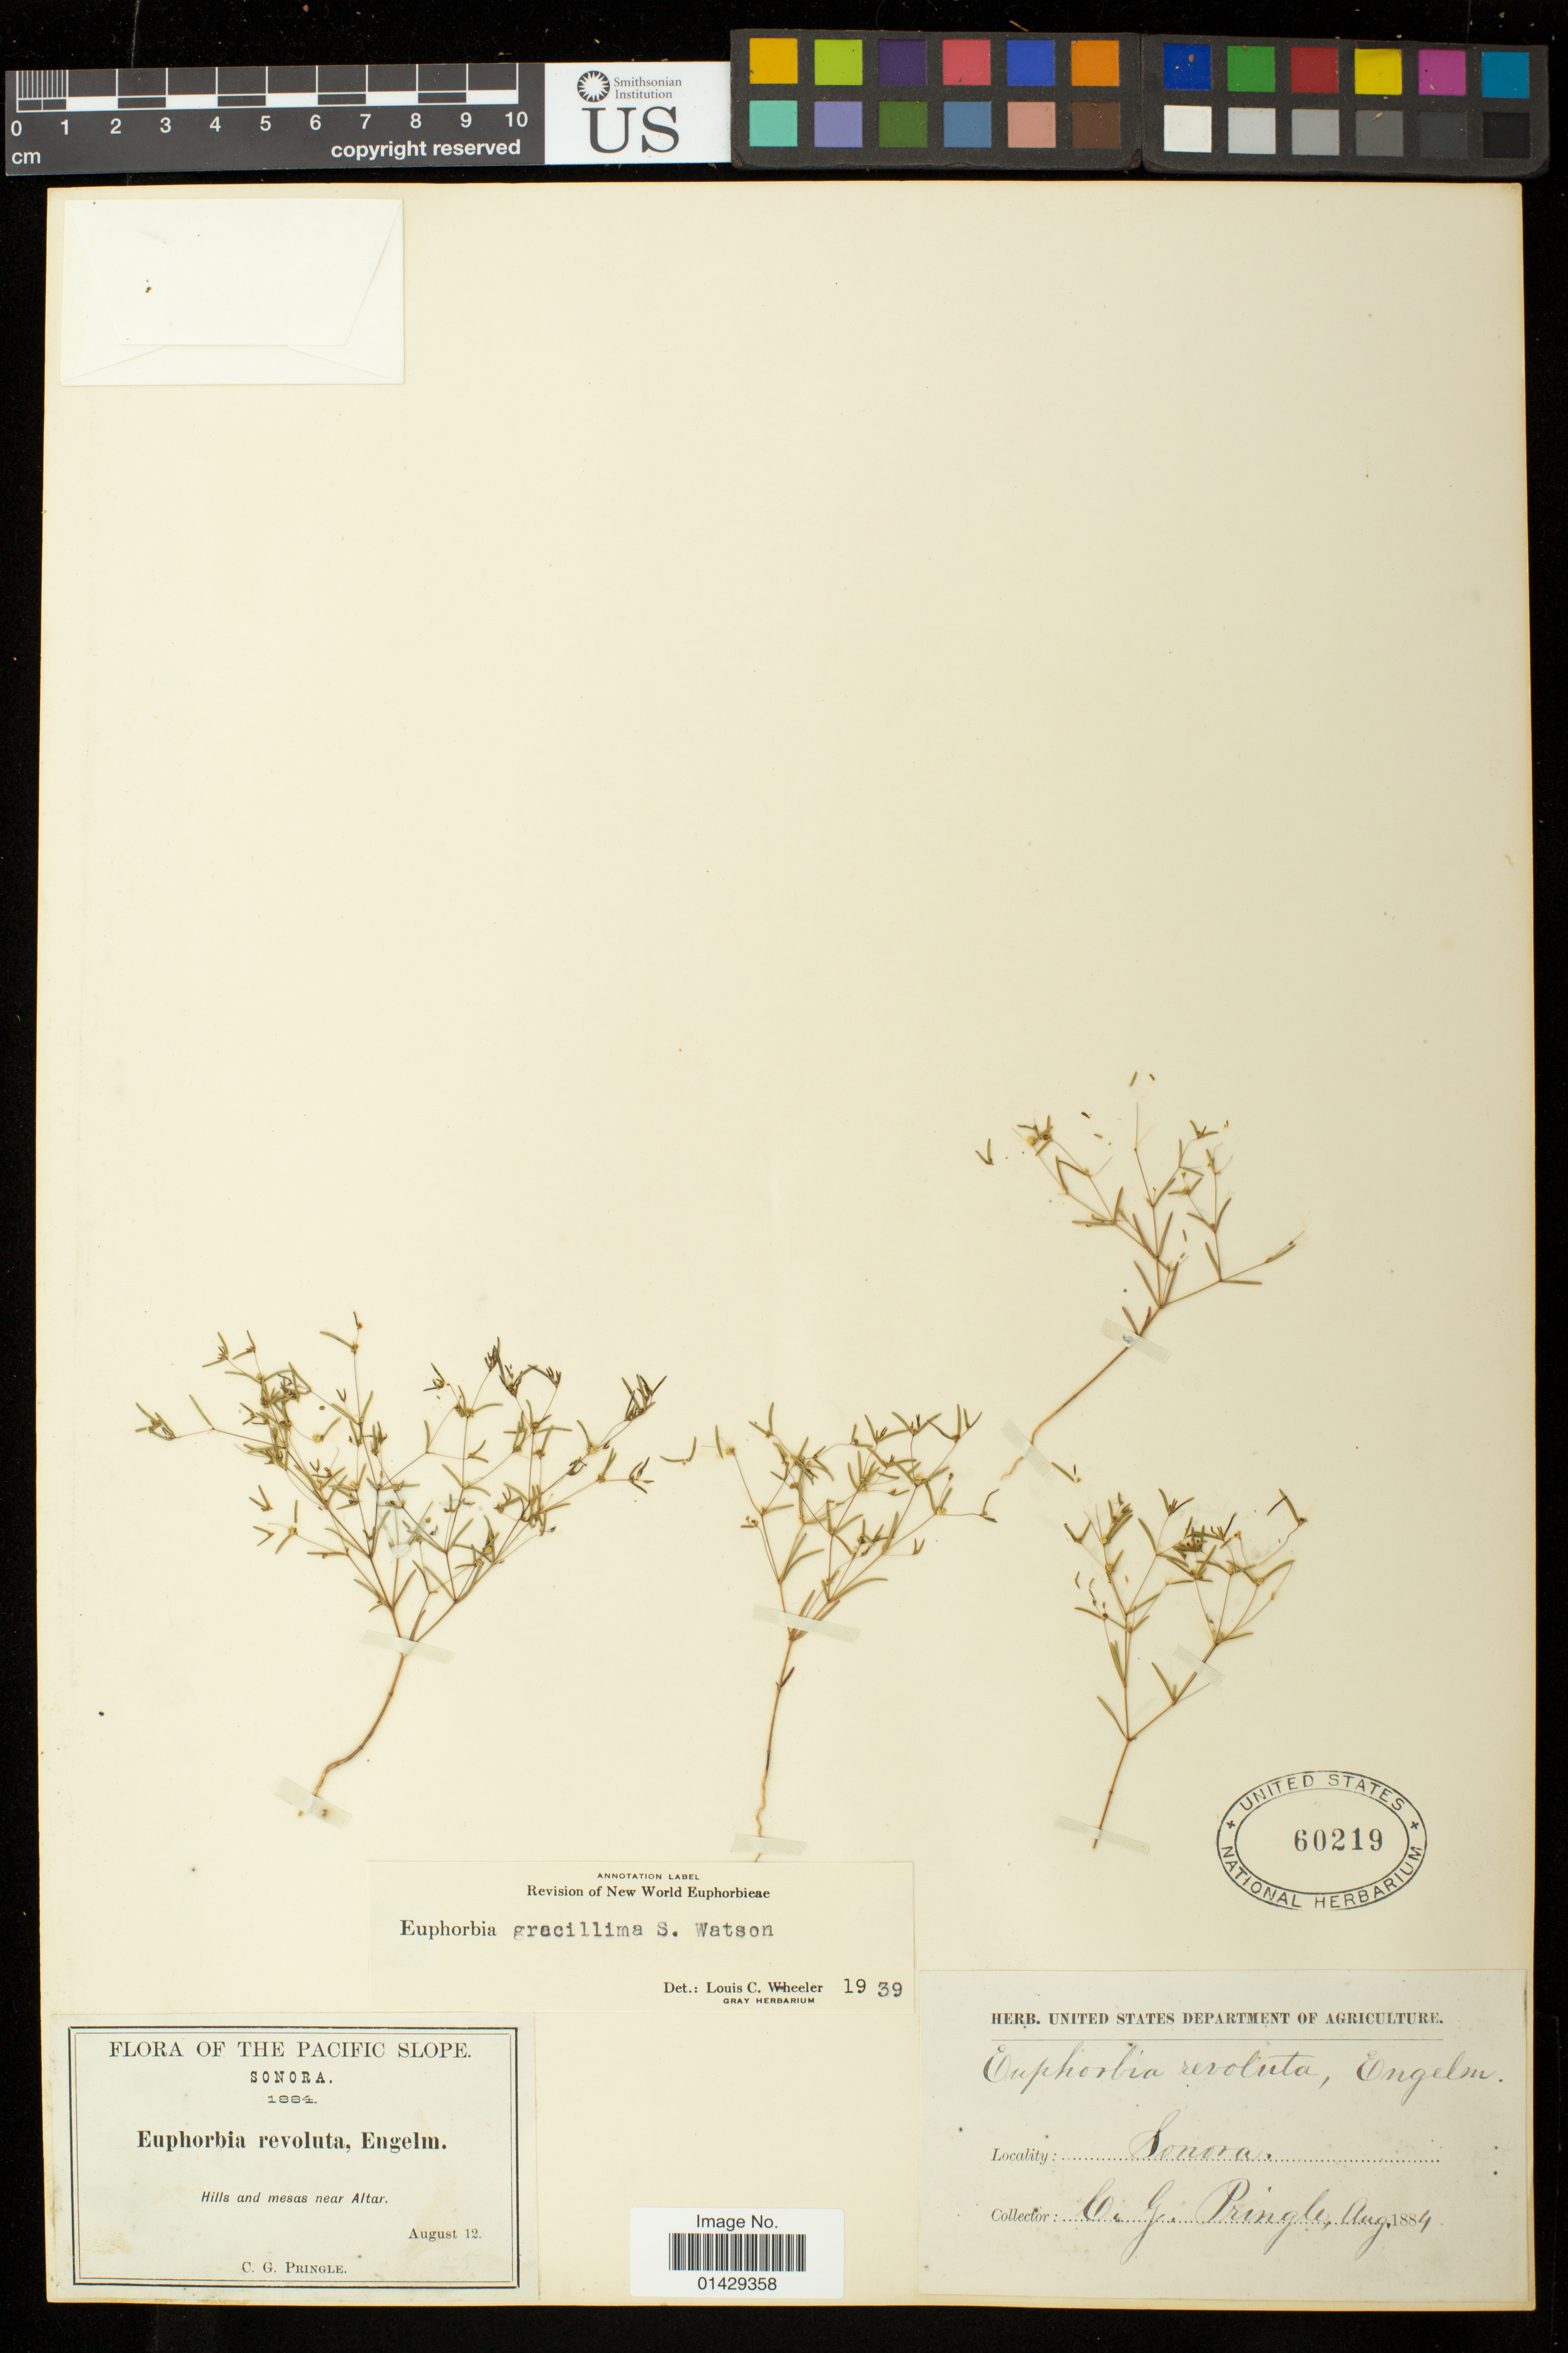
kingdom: Plantae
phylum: Tracheophyta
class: Magnoliopsida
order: Malpighiales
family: Euphorbiaceae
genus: Euphorbia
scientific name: Euphorbia gracillima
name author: S. Watson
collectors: C. G. Pringle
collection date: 1884-08-12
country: Mexico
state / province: Sonora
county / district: Altar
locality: Hills and mesas near Altar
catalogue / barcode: US 60219